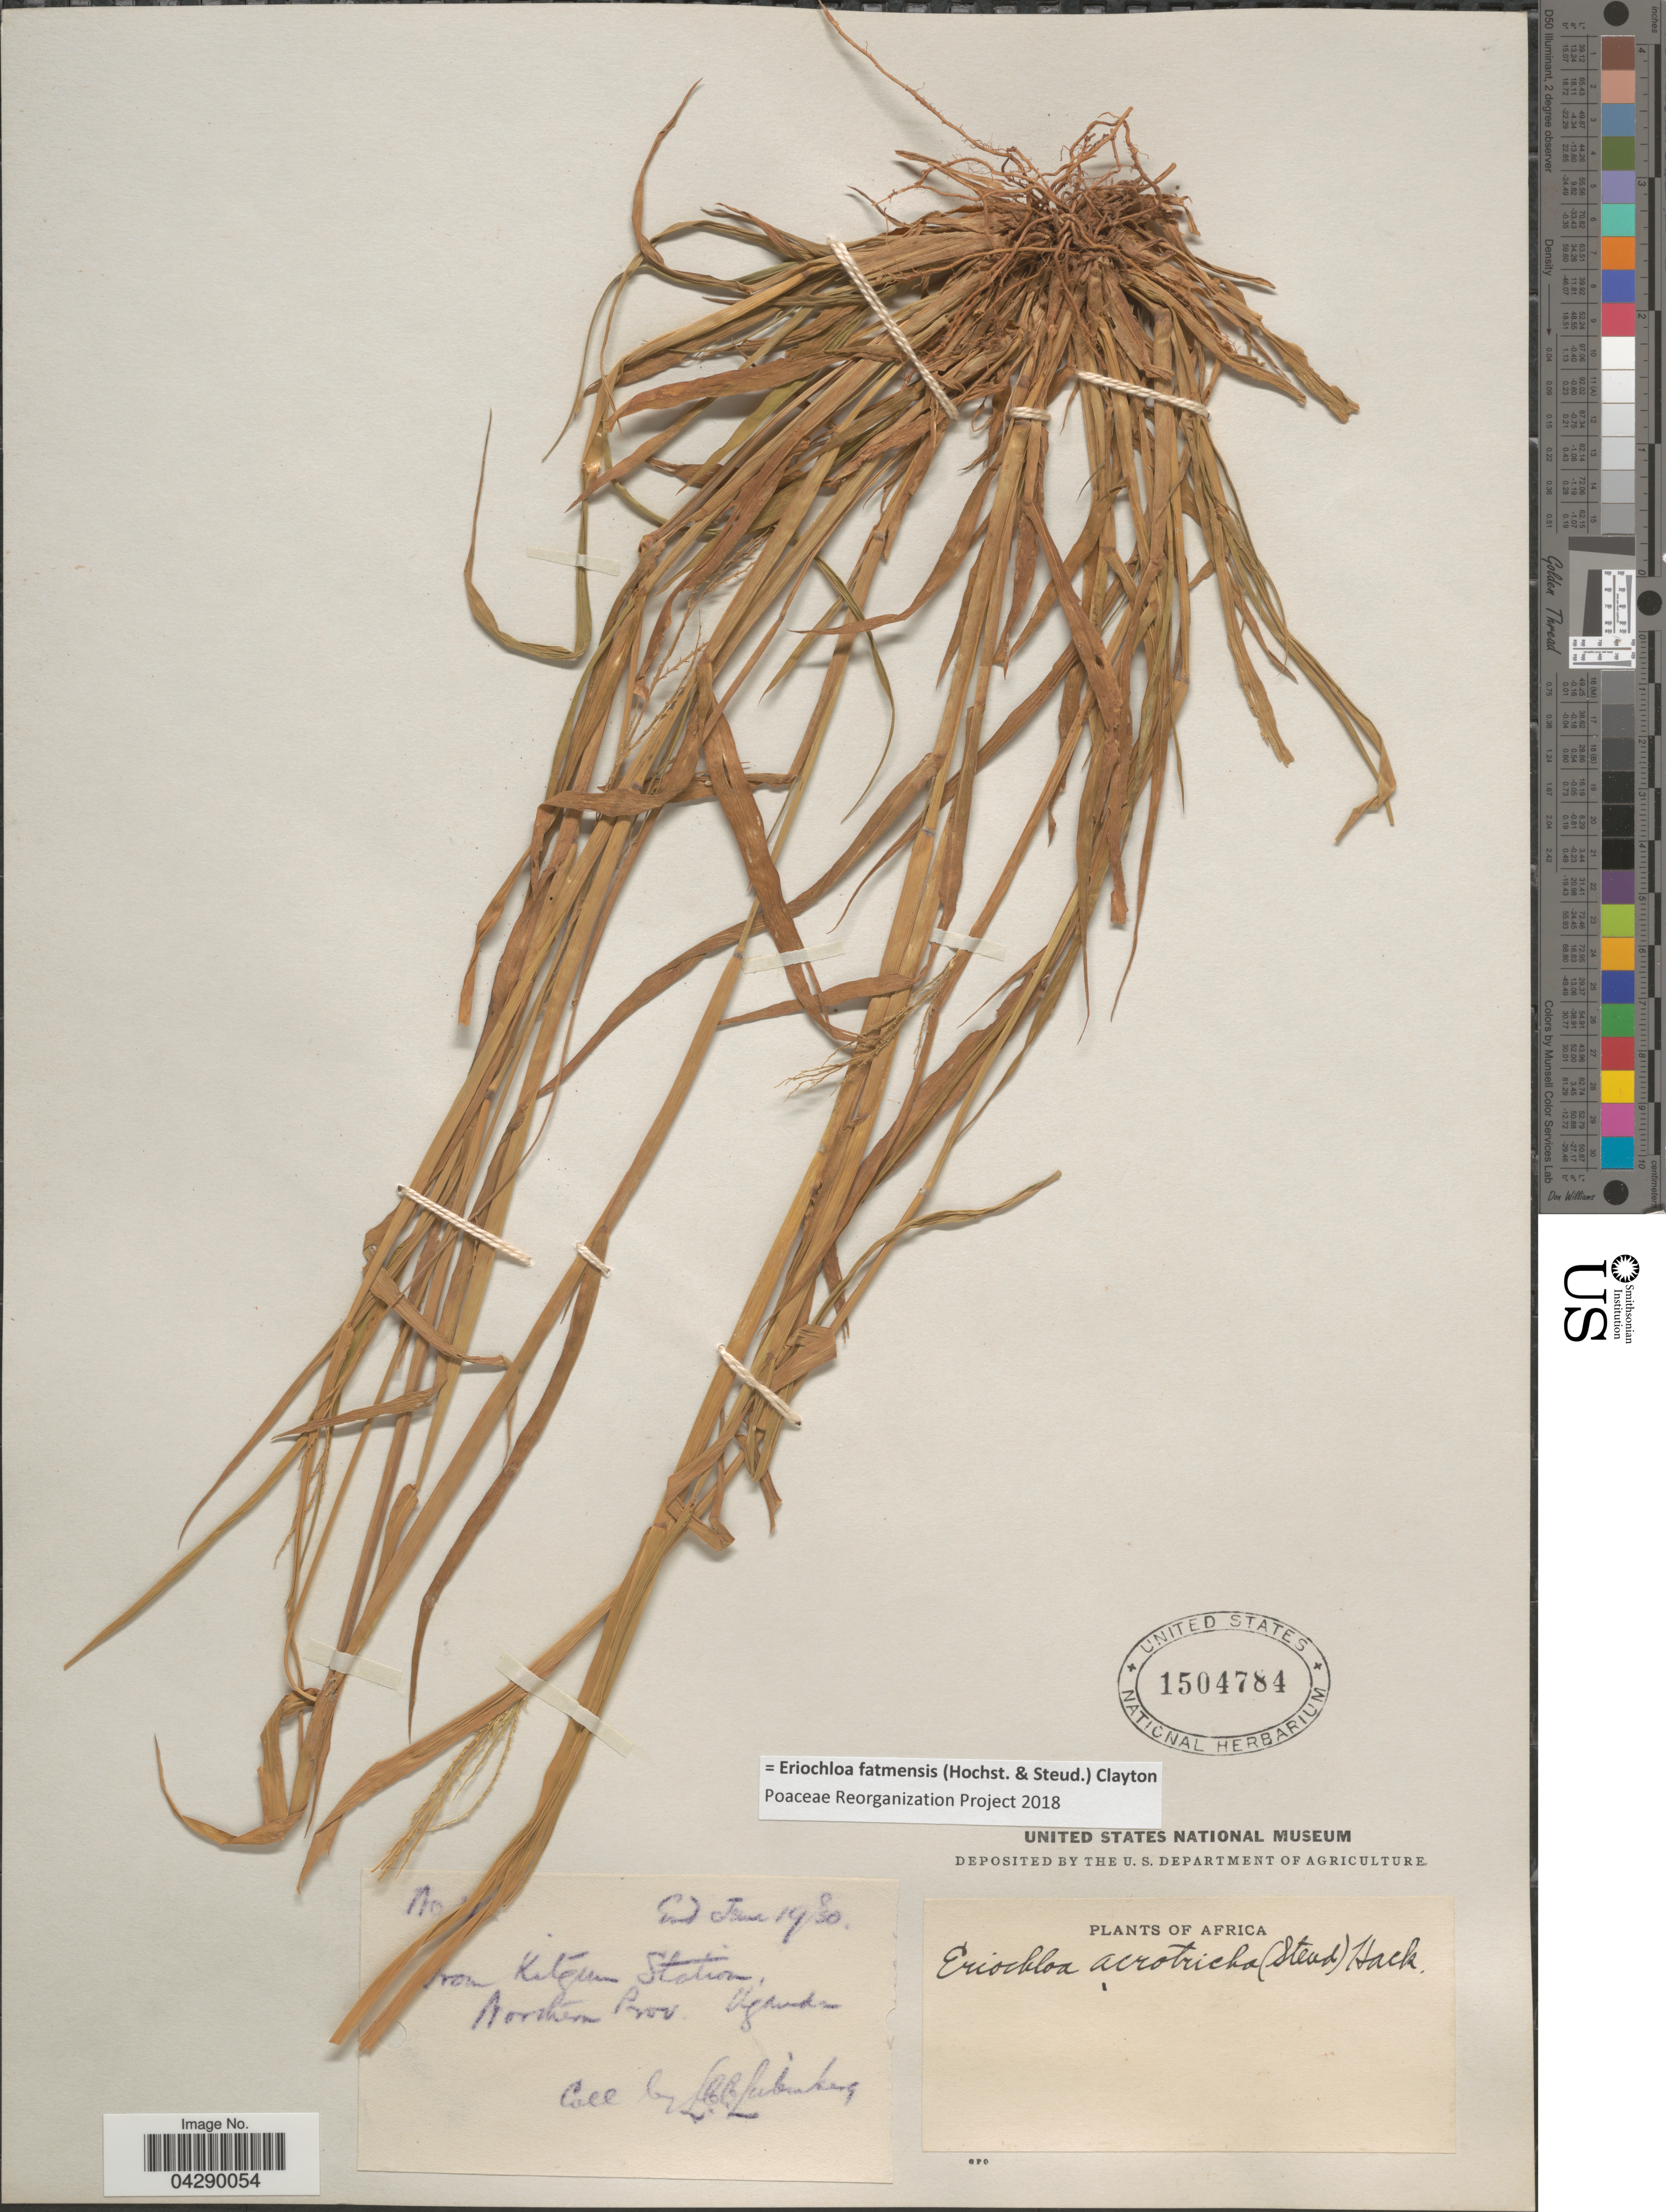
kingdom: Plantae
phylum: Tracheophyta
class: Liliopsida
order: Poales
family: Poaceae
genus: Eriochloa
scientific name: Eriochloa fatmensis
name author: (Hochst. & Steud.) Clayton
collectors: L. Liebenberg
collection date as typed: End June 1930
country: Uganda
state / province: Northern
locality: Kitgum Station.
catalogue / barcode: US 1504784